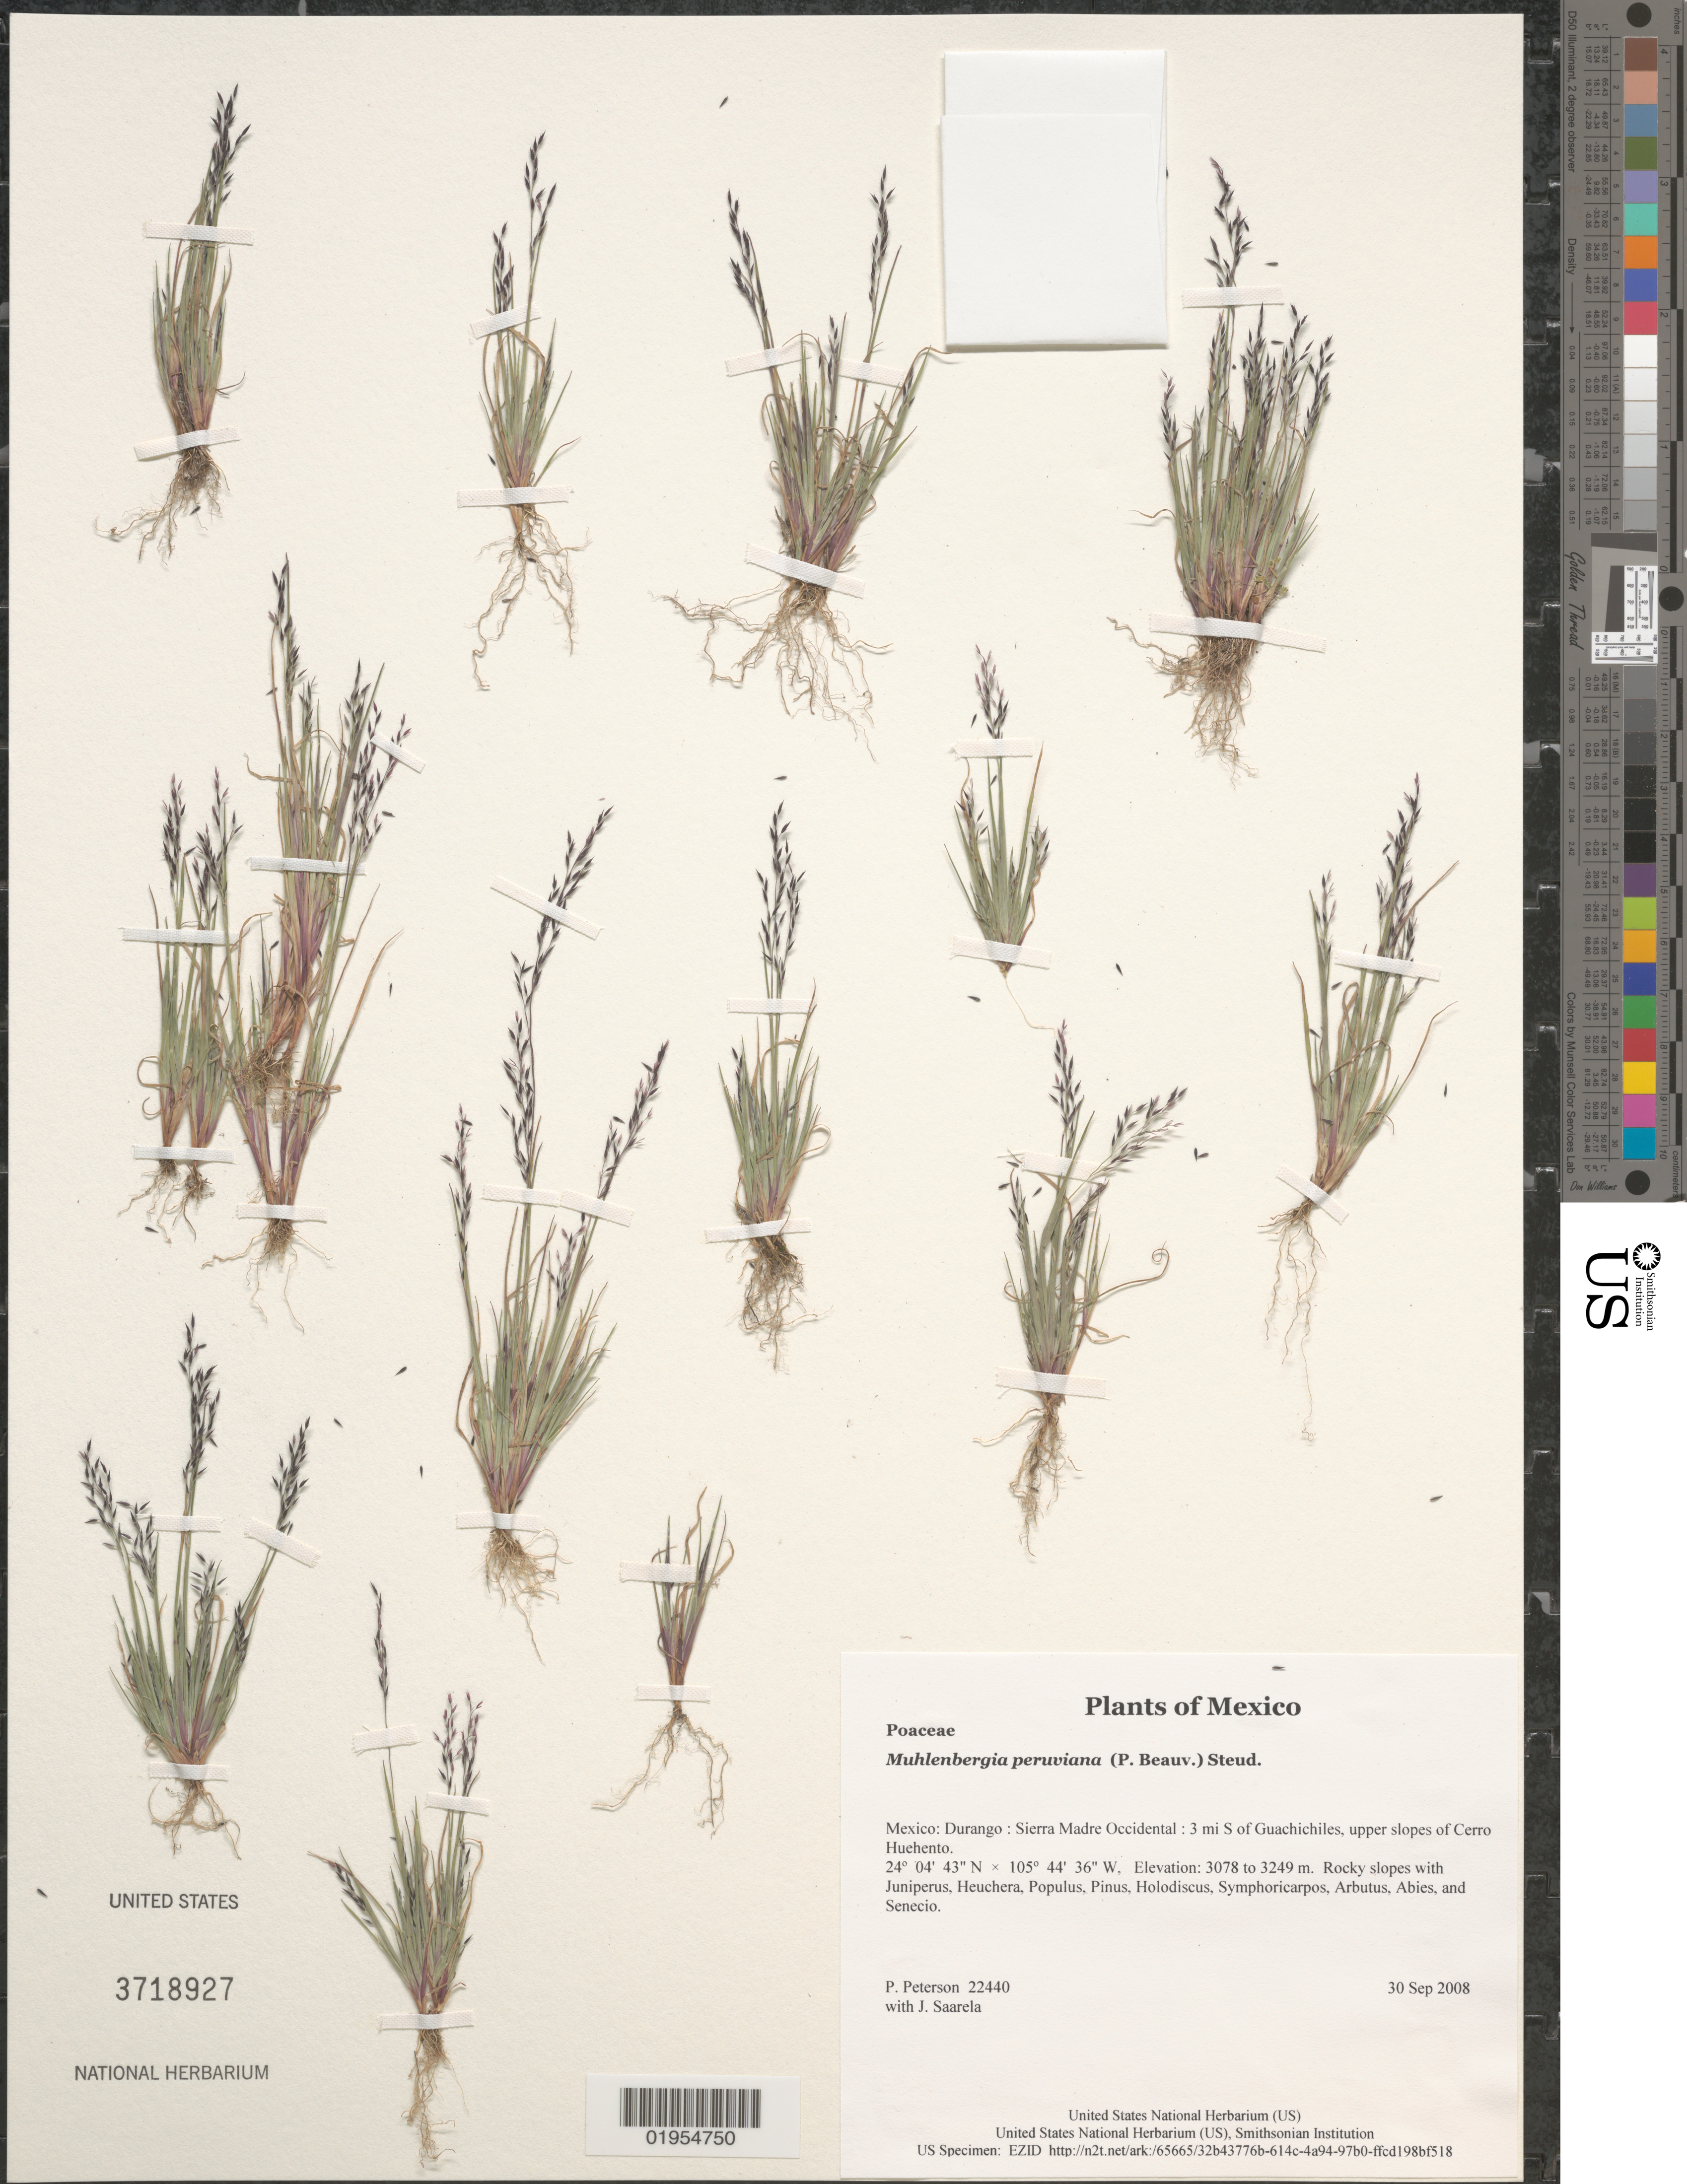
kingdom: Plantae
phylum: Tracheophyta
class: Liliopsida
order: Poales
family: Poaceae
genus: Muhlenbergia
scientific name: Muhlenbergia peruviana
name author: (P. Beauv.) Steud.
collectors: P. M. Peterson & J. Saarela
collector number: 22440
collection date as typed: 30 Sep 2008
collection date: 2008-09-30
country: Mexico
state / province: Durango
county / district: Sierra Madre Occidental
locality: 3 mi S of Guachichiles, upper slopes of Cerro Huehento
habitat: Rocky slopes with Juniperus, Heuchera, Populus, Pinus, Holodiscus, Symphoricarpos, Arbutus, Abies, and Senecio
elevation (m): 3078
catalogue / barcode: US 3718927